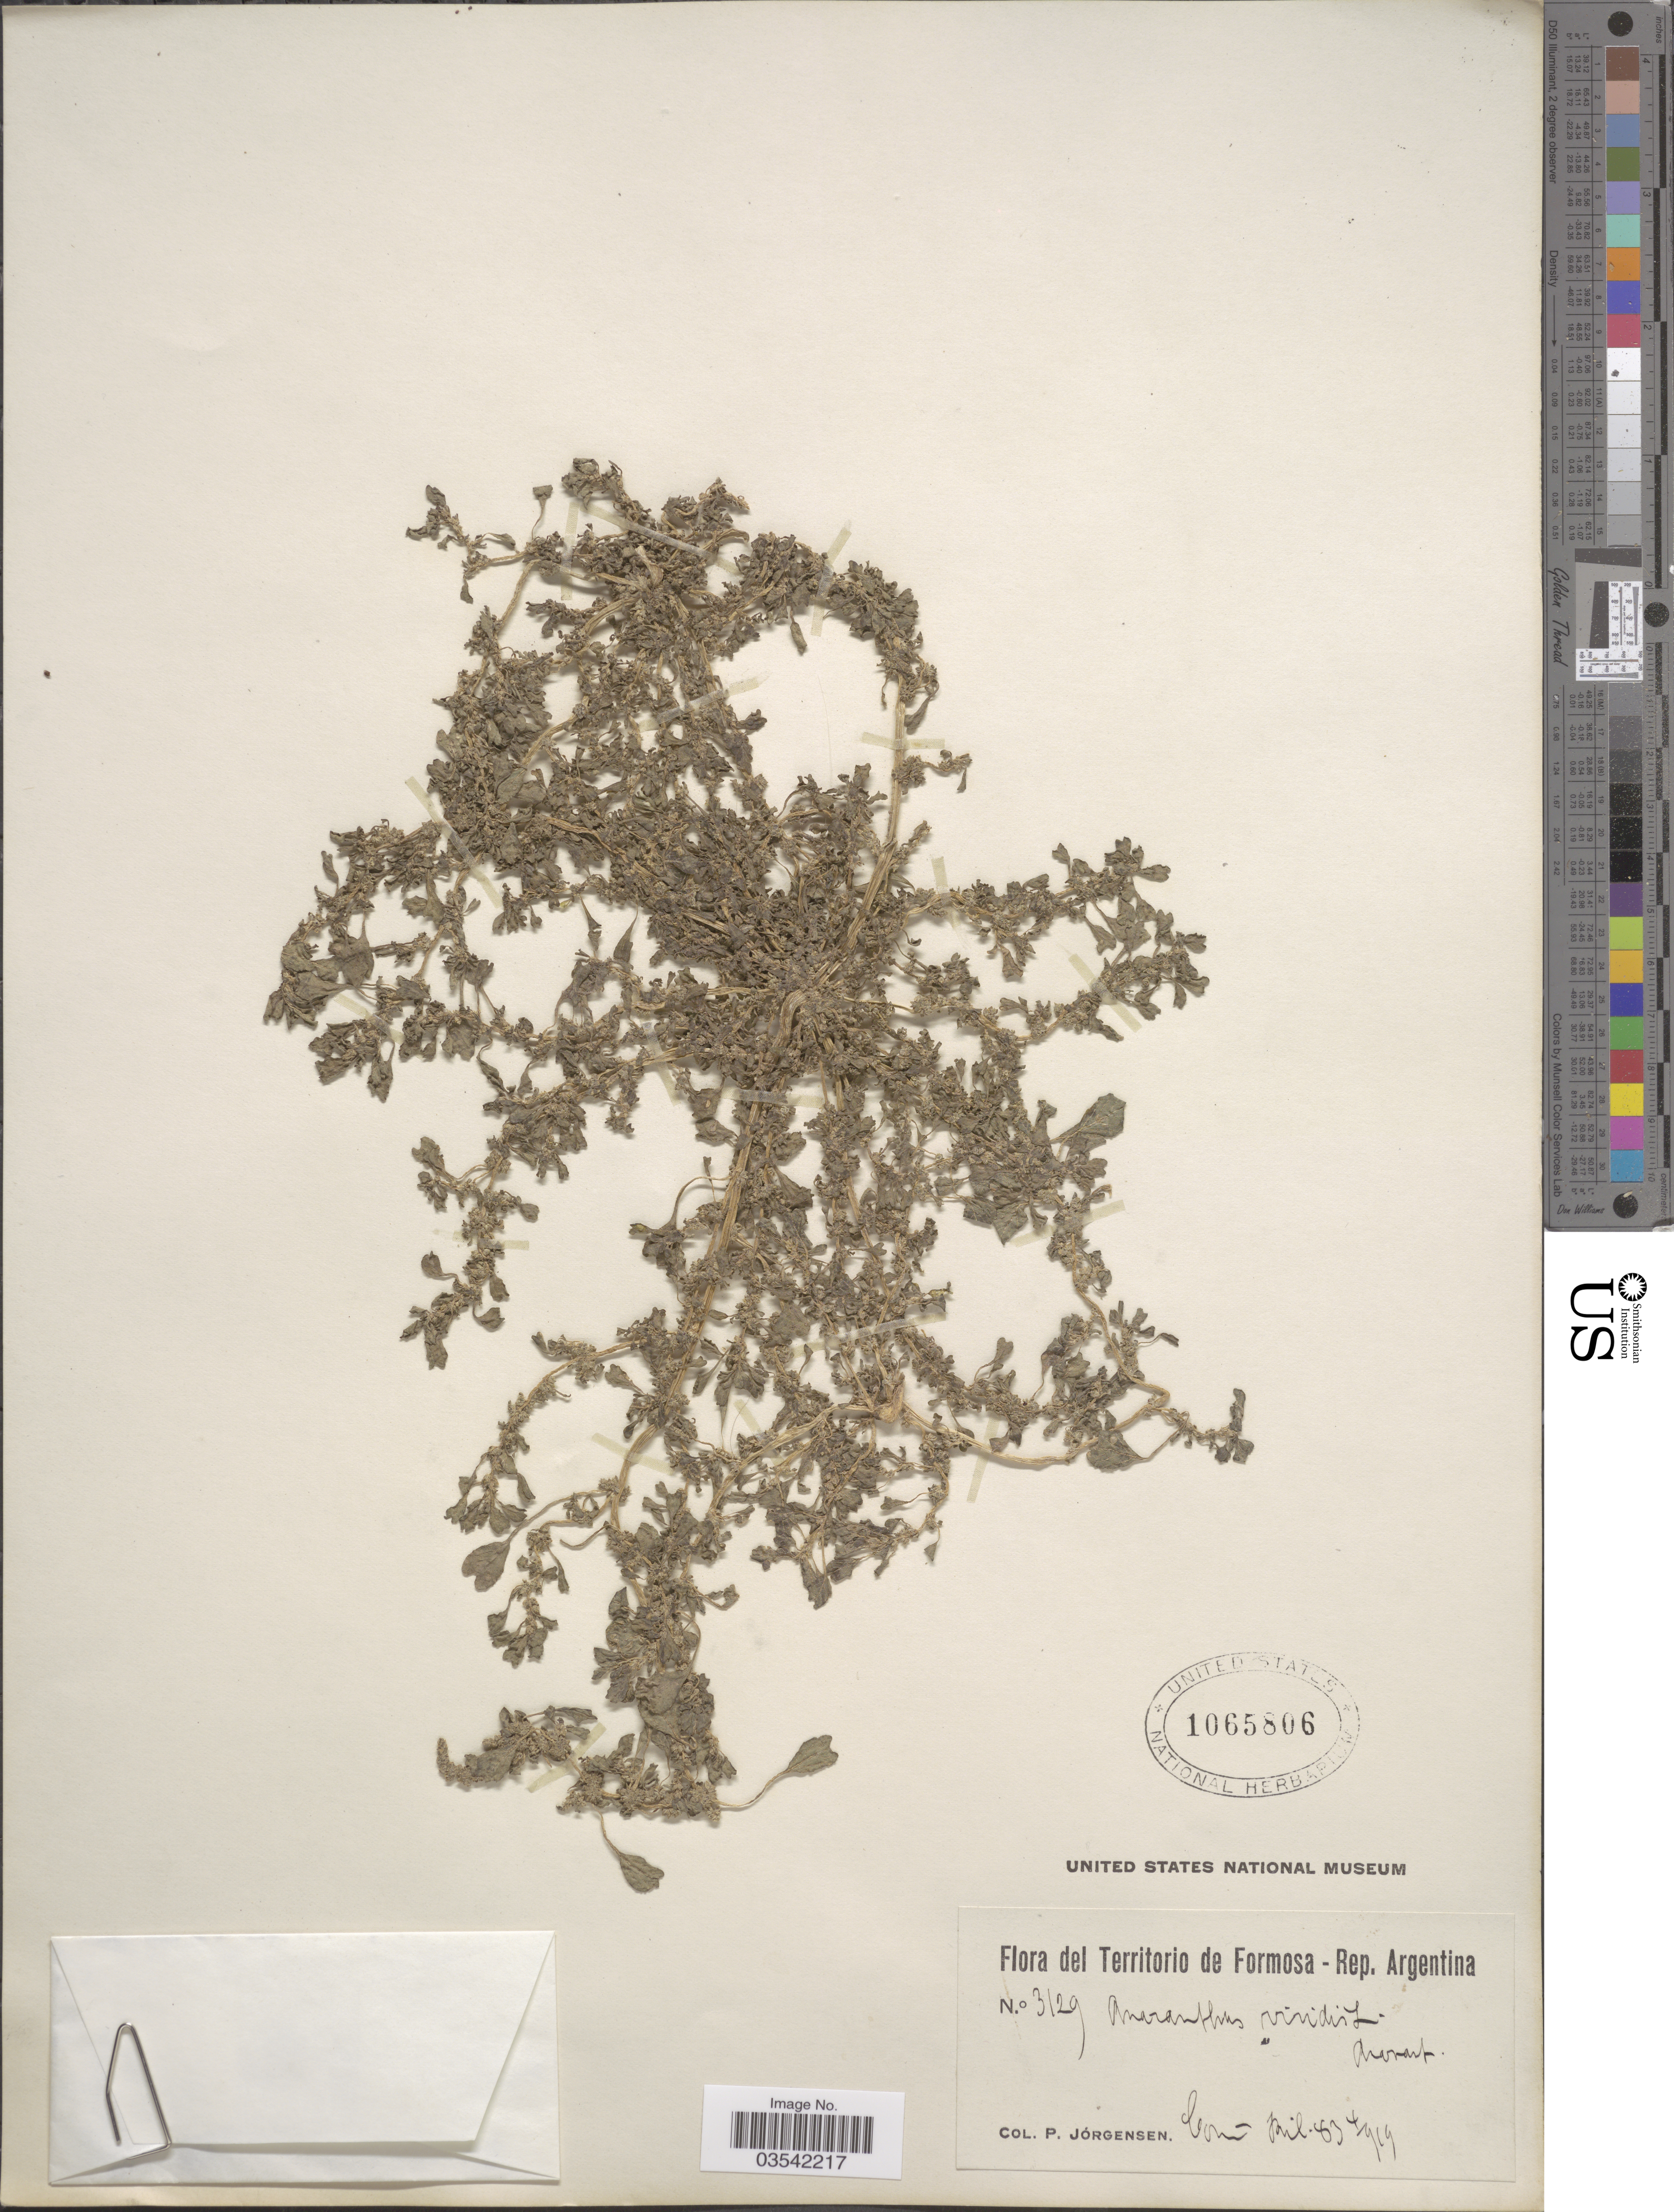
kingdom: Plantae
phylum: Tracheophyta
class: Magnoliopsida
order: Caryophyllales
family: Amaranthaceae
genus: Amaranthus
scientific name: Amaranthus viridis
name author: L.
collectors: P. Jörgensen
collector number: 3129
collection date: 1919-04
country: Argentina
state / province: Formosa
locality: Comun Kil. 83.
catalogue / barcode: US 1065806